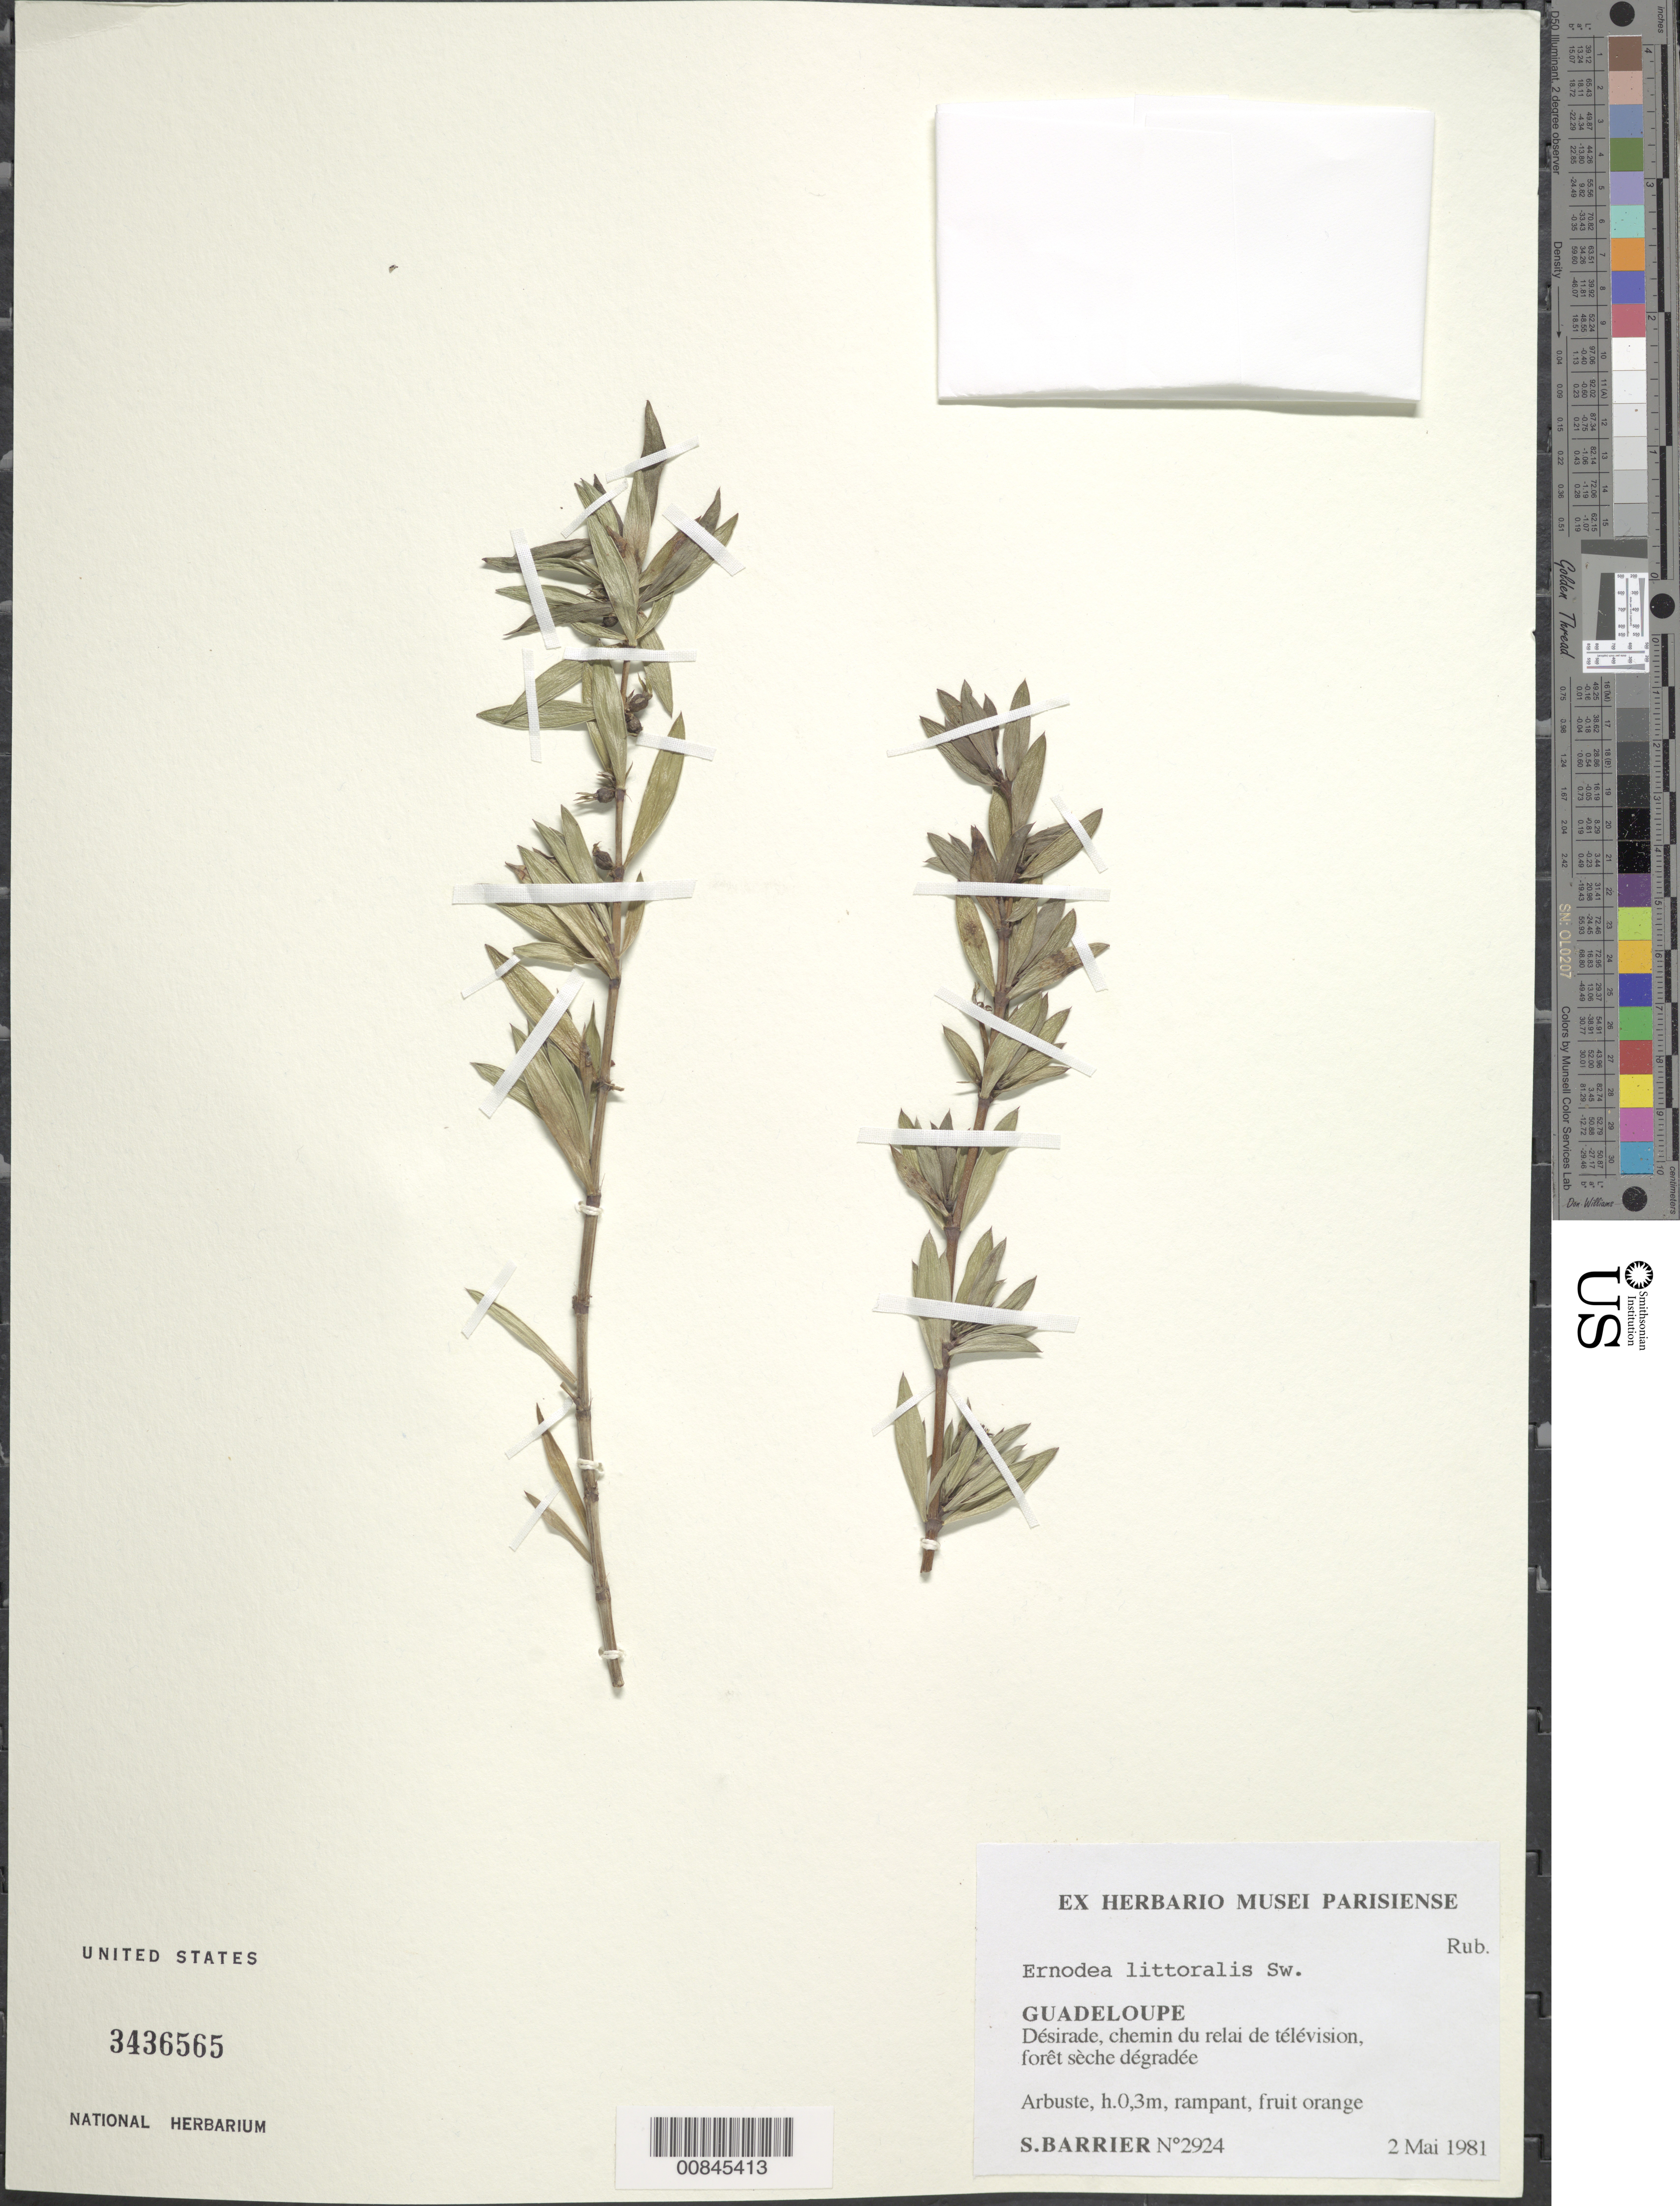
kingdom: Plantae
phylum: Tracheophyta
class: Magnoliopsida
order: Gentianales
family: Rubiaceae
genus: Ernodea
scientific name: Ernodea littoralis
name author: Sw.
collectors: S. Barrier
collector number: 2924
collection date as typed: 02 May 1981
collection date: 1981-05-02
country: Guadeloupe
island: La Désirade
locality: chemin du relai de télévision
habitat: Forêt sèche dégradée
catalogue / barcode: US 3436565